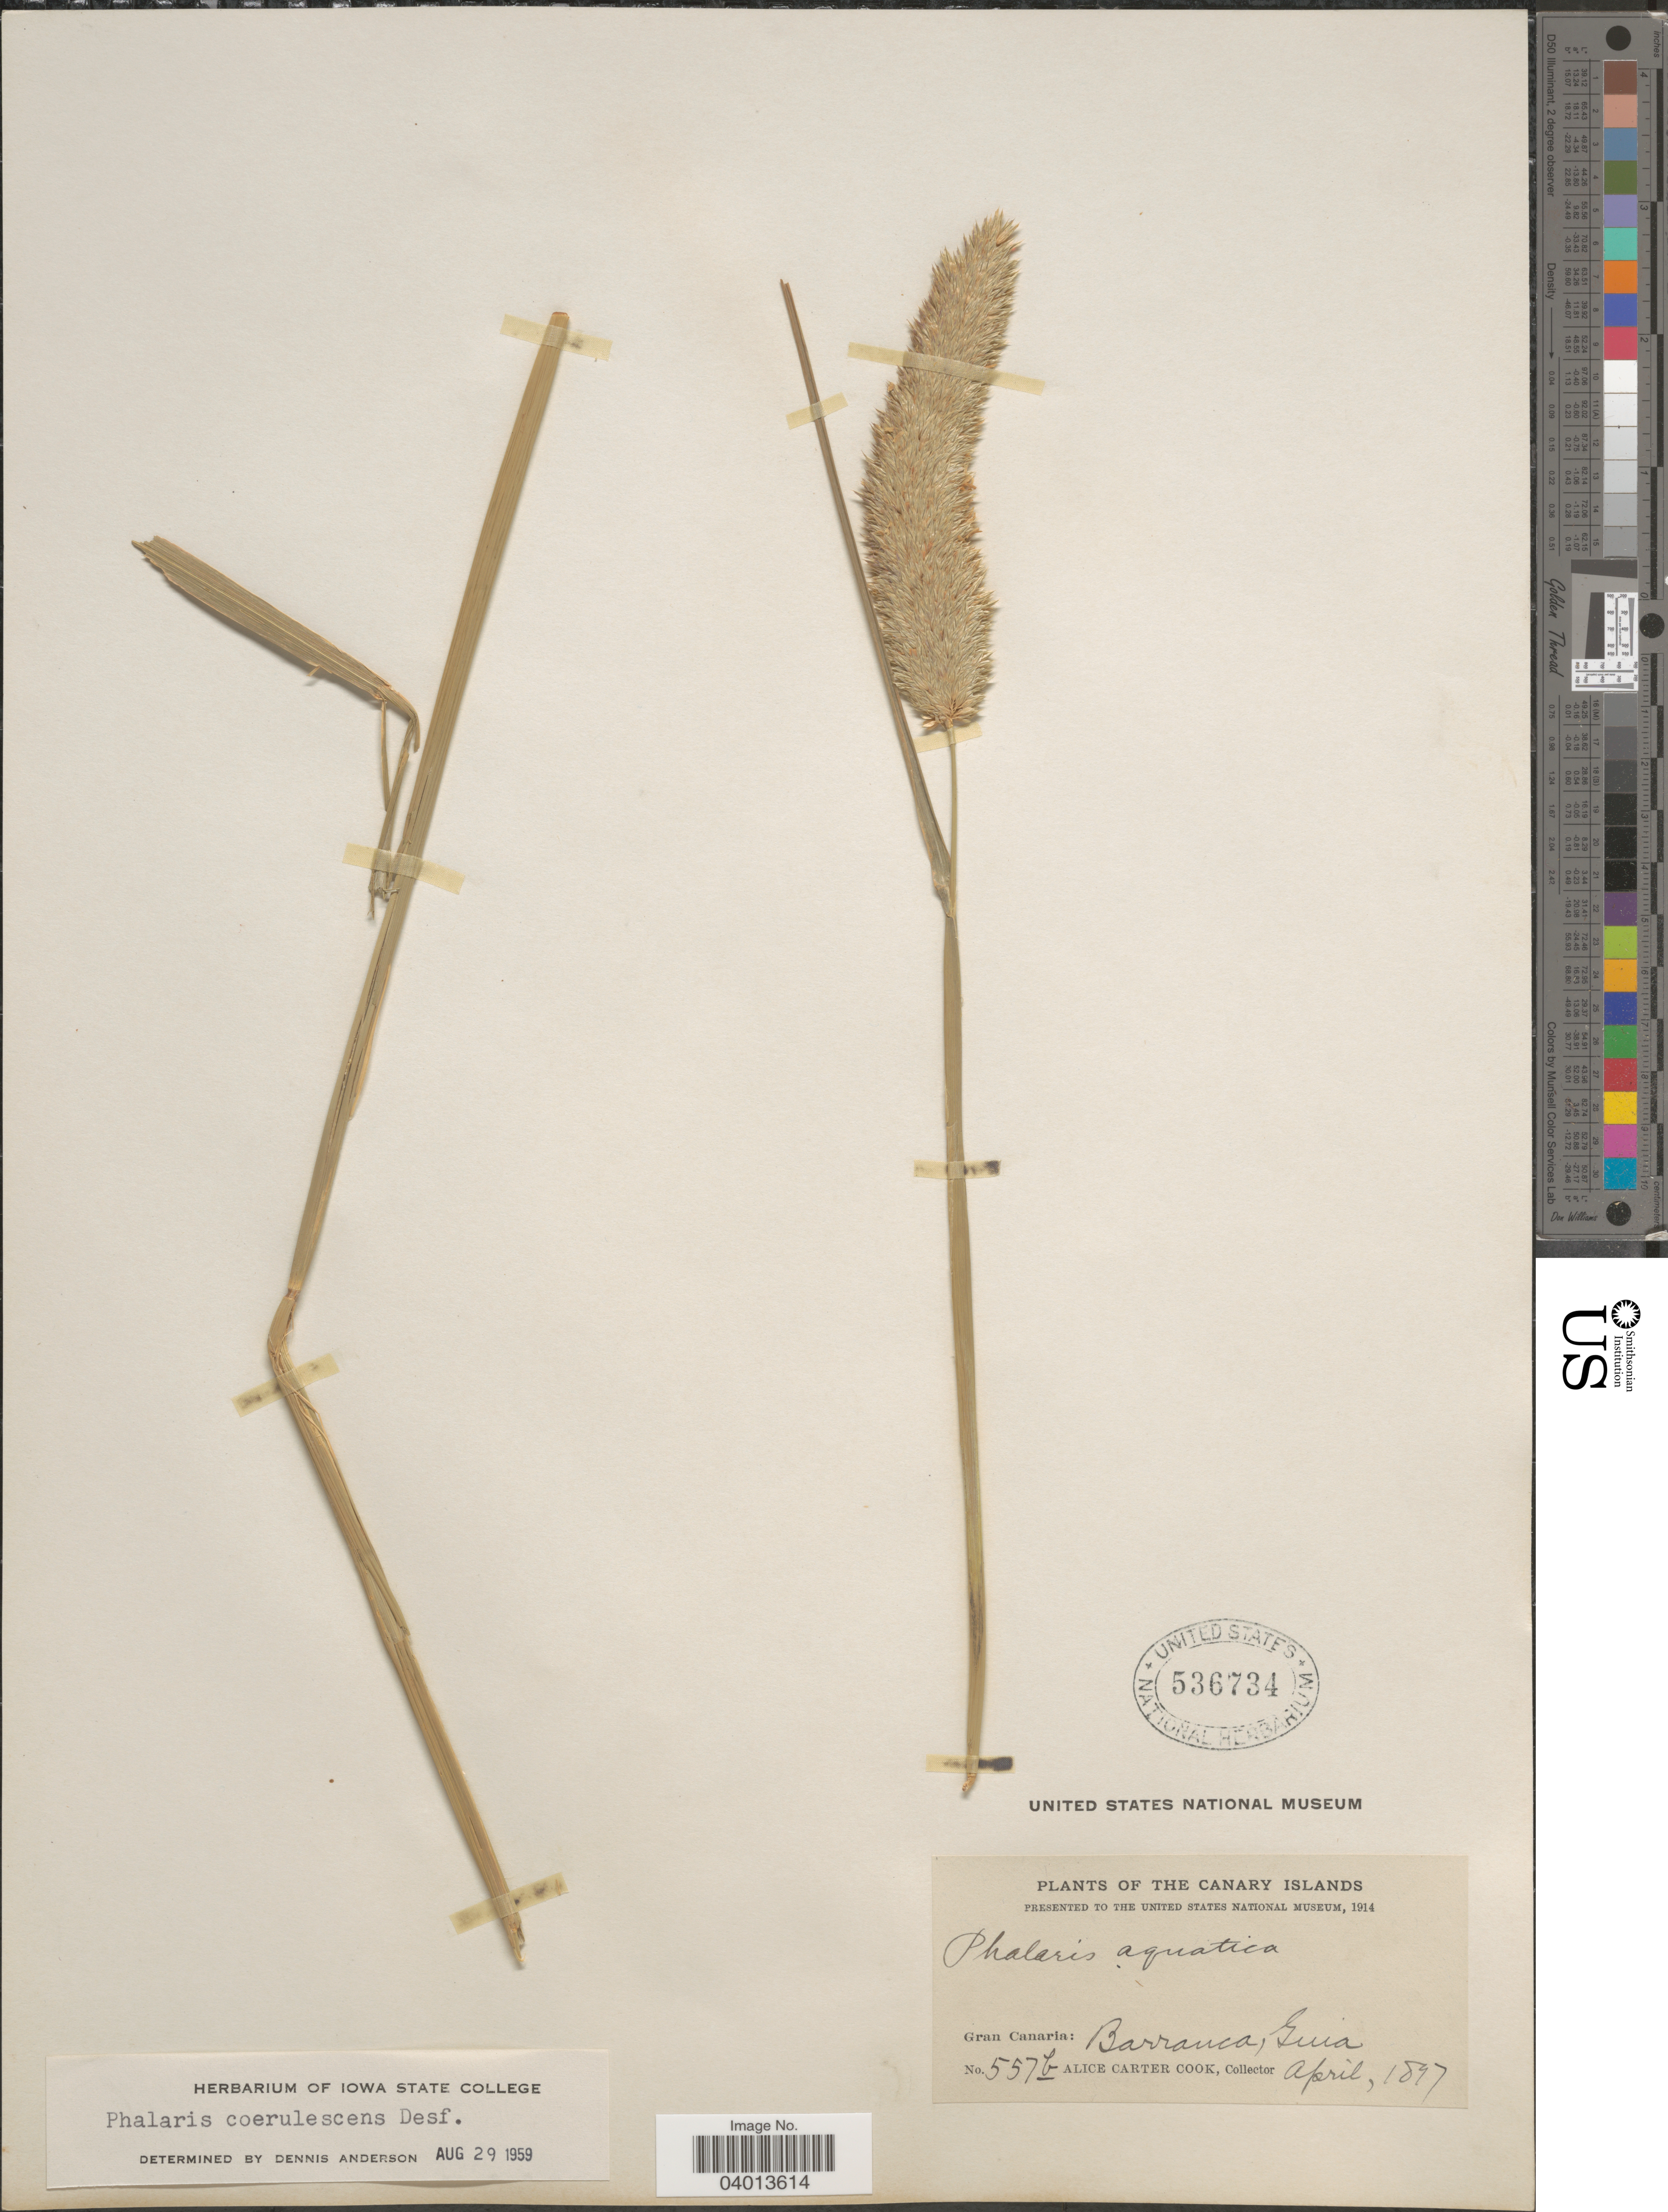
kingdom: Plantae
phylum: Tracheophyta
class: Liliopsida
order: Poales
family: Poaceae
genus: Phalaris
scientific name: Phalaris coerulescens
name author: Desf.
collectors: Alice C. Cook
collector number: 557b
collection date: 1897-04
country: Spain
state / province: Canarias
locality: The Canary Islands. Gran Canaria: Barranca, Guia.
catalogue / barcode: US 536734